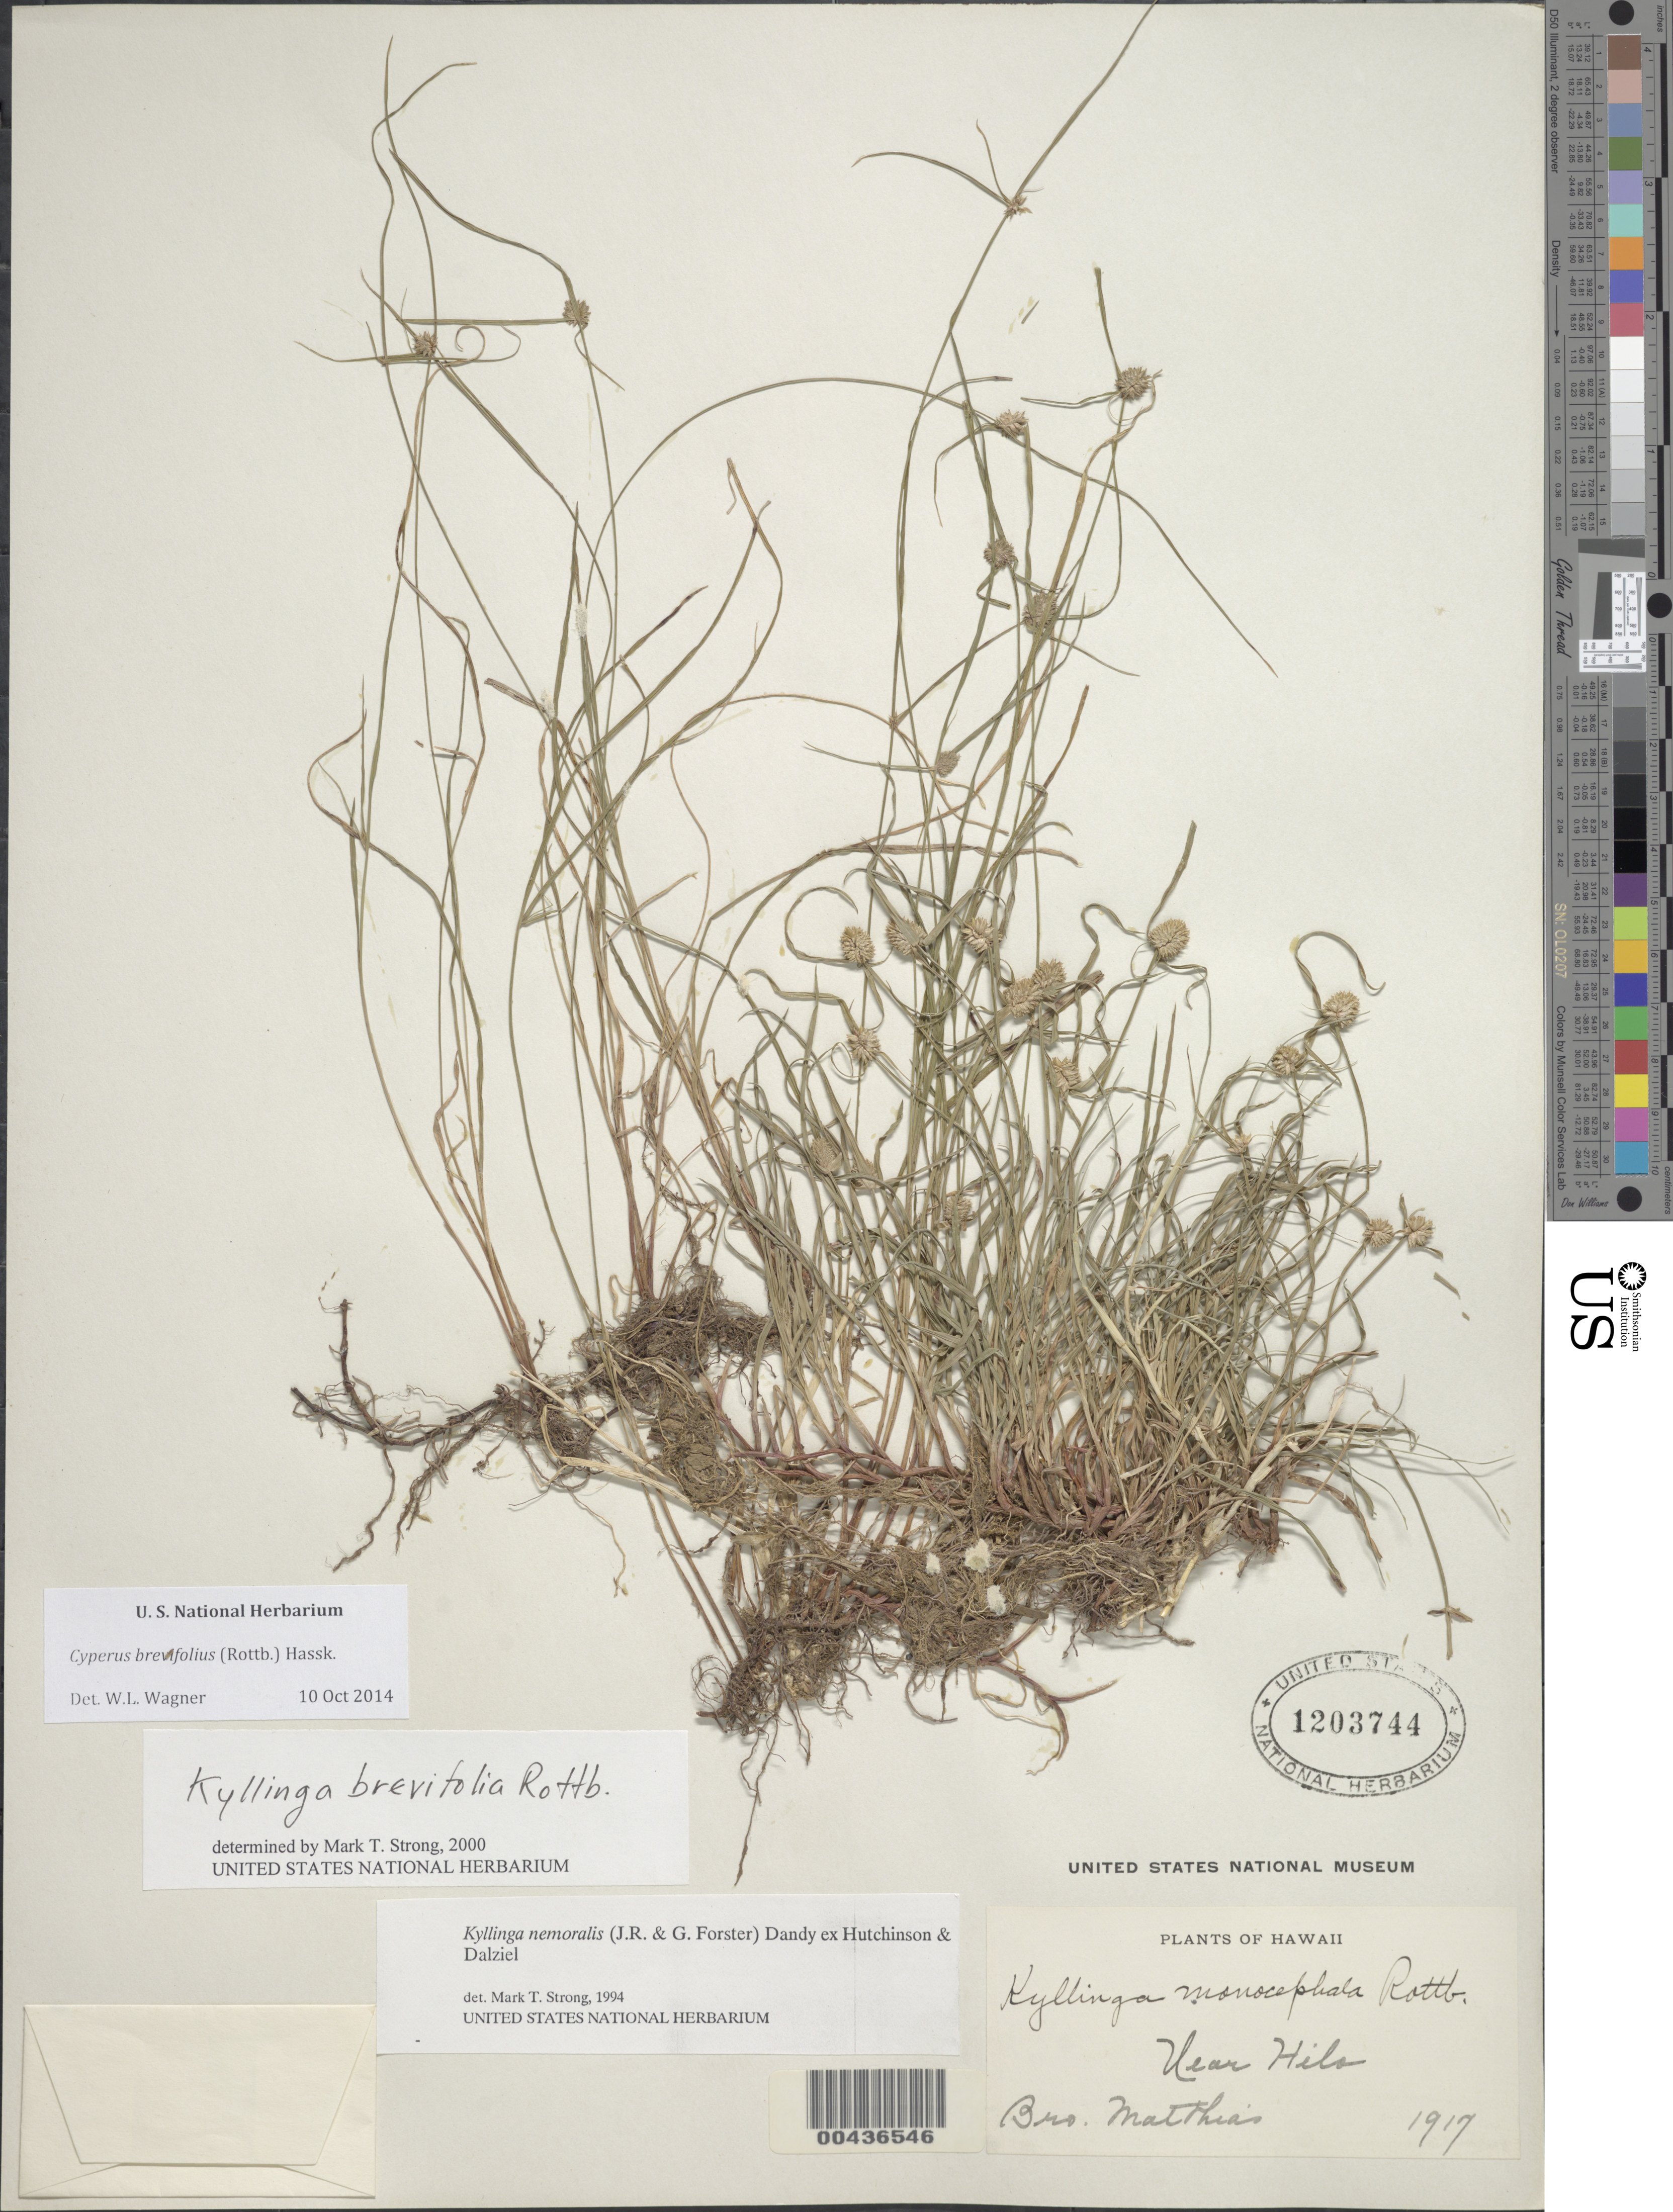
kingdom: Plantae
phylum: Tracheophyta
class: Liliopsida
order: Poales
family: Cyperaceae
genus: Cyperus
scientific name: Cyperus brevifolius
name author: (Rottb.) Hassk.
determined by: Wagner, W. L., (BOT), Smithsonian Institution - National Museum of Natural History (UNITED STATES)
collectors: B. Matthias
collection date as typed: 1917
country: United States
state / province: Hawaii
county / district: Hawaii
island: Hawaii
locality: near Hilo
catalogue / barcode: US 1203744